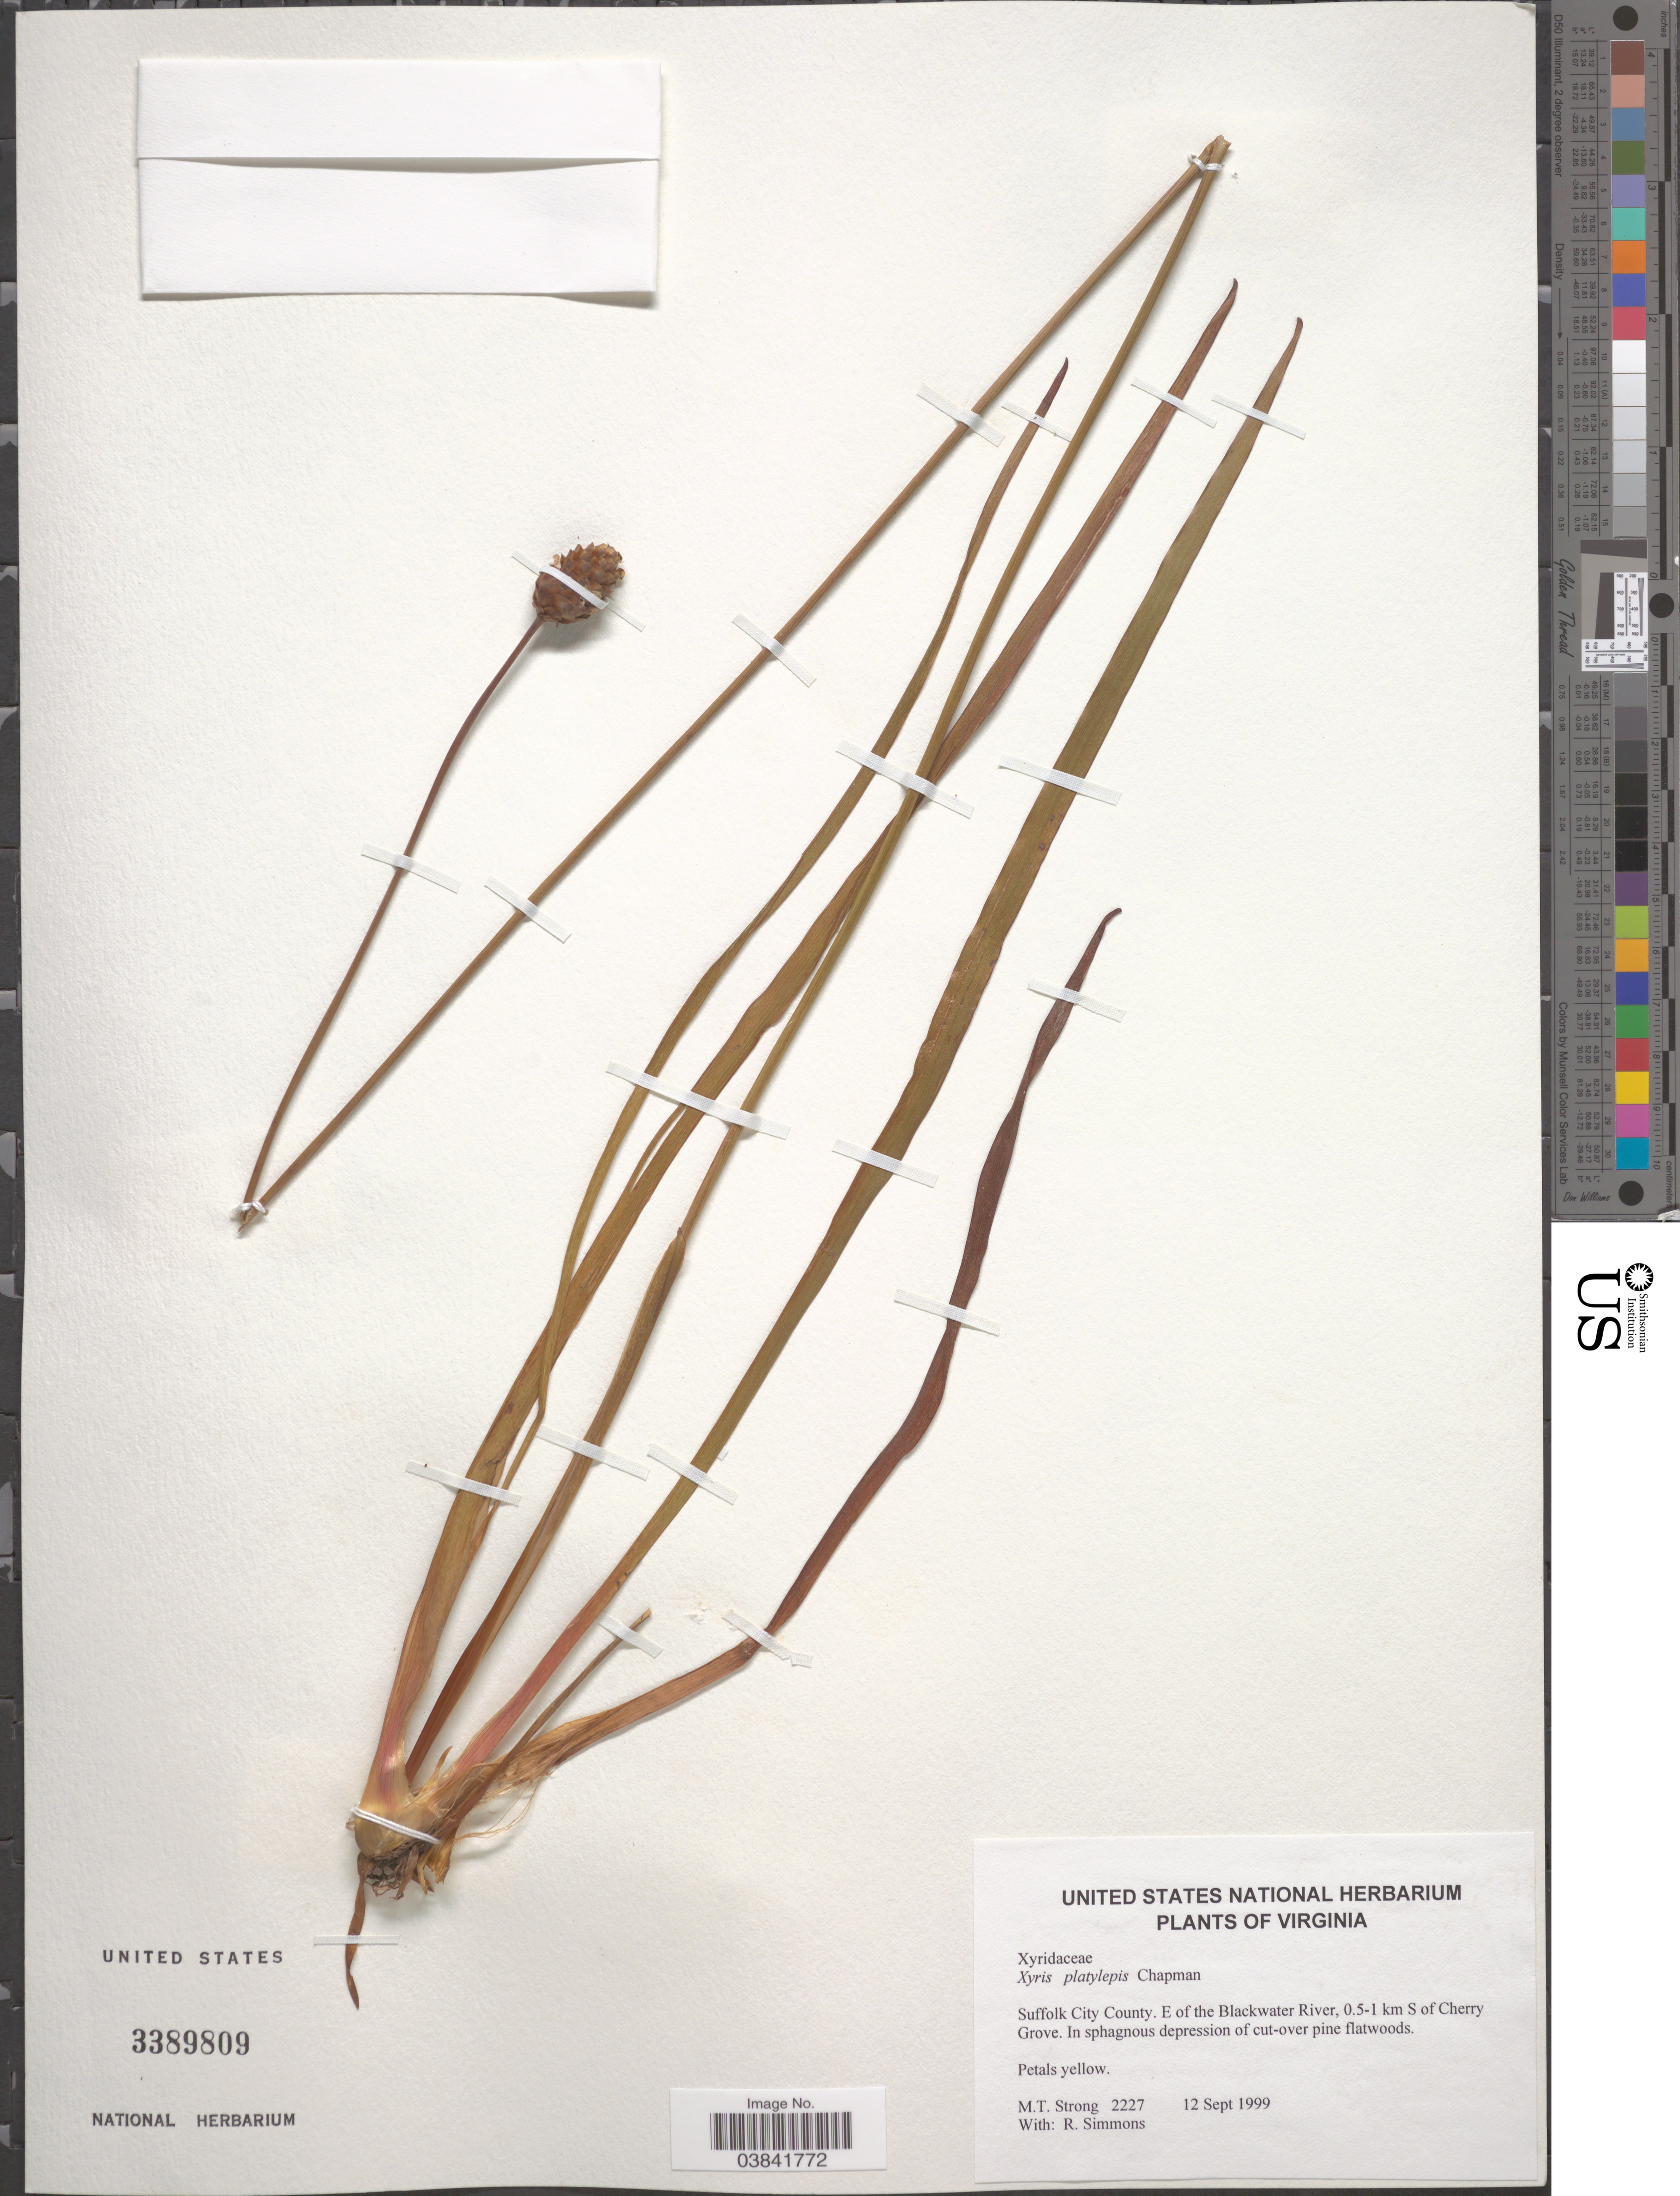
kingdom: Plantae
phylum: Tracheophyta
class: Liliopsida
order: Poales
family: Xyridaceae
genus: Xyris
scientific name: Xyris platylepis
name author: Chapm.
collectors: M. T. Strong & R. Simmons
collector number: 2227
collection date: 1999-09-12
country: United States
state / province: Virginia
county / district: City of Suffolk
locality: Suffolk City County. E of the Blackwater River, 0.5-1 km S of Cherry Grove.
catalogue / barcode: US 3389809